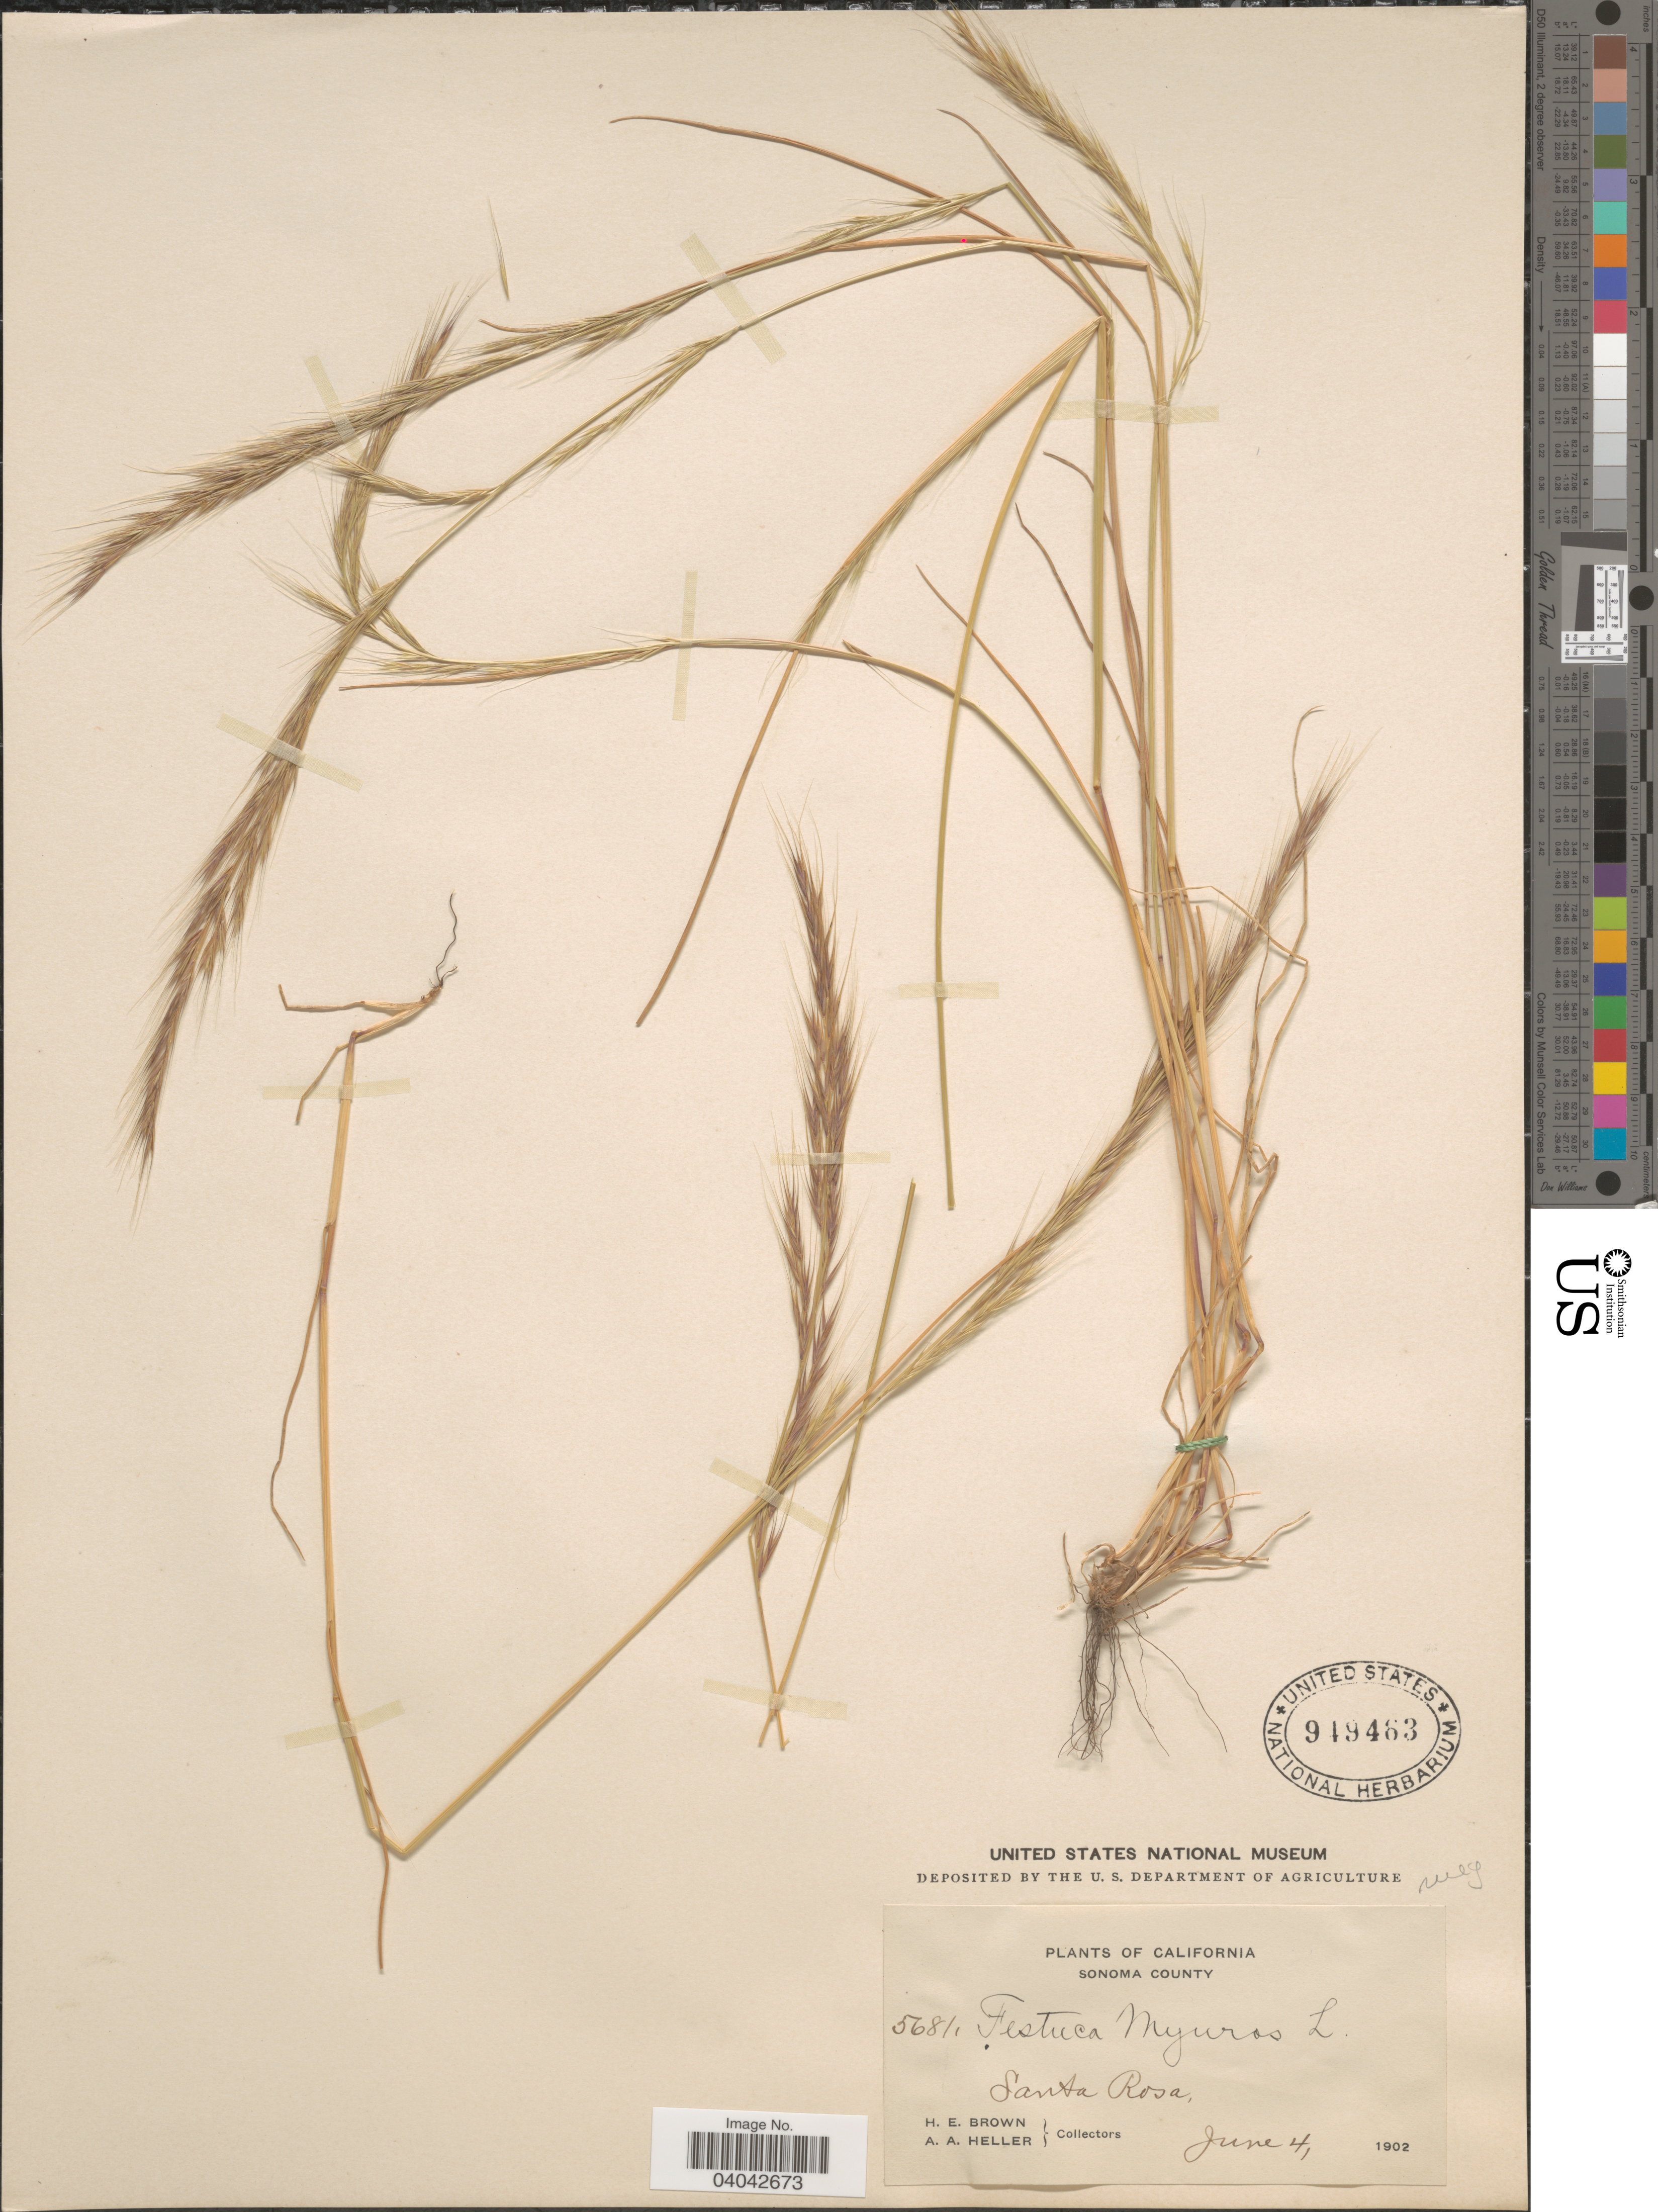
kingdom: Plantae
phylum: Tracheophyta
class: Liliopsida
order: Poales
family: Poaceae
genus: Festuca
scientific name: Festuca megalura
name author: Nutt.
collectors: H. E. Brown & A. A. Heller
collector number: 5681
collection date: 1902-06-04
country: United States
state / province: California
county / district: Sonoma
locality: Sonoma County. Santa Rosa.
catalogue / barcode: US 949463